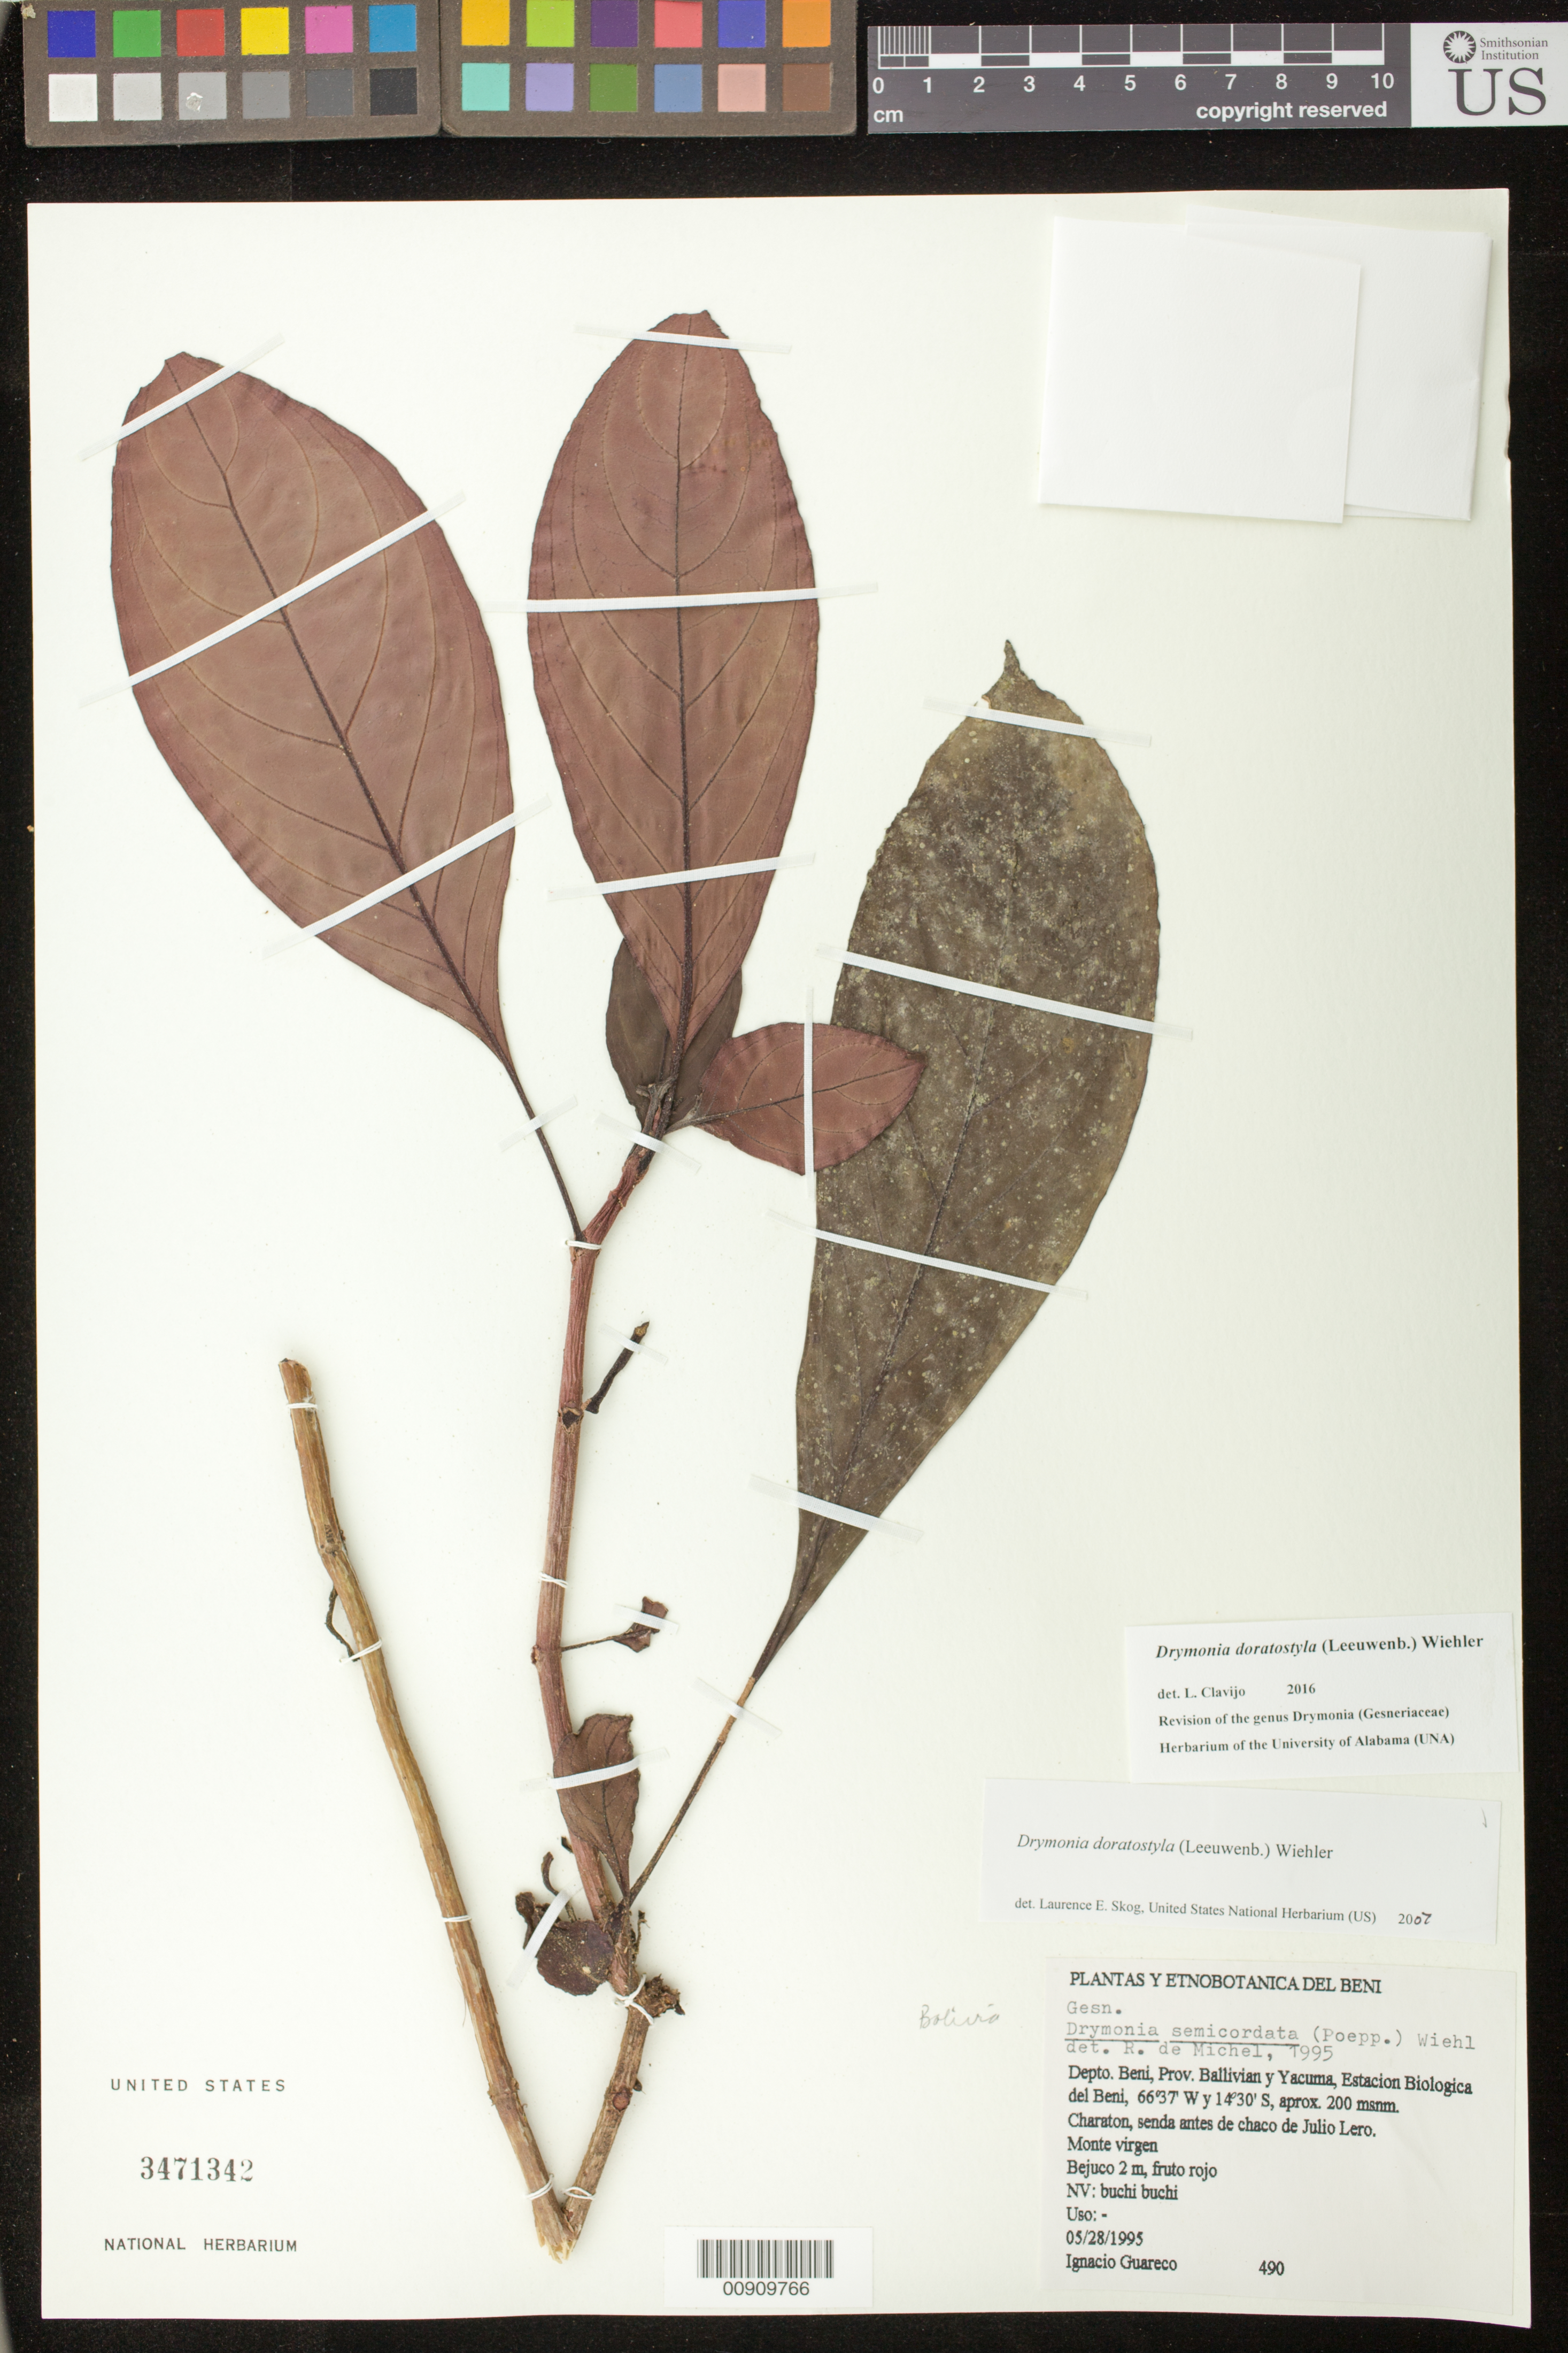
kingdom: Plantae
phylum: Tracheophyta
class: Magnoliopsida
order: Lamiales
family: Gesneriaceae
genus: Drymonia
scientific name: Drymonia doratostyla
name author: (Leeuwenb.) Wiehler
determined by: Skog, Laurence E.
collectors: I. Guareco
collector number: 490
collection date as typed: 28 May 1995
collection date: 1995-05-28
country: Bolivia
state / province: Beni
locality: Depto. Beni, Prov. Ballivian y Yacuma, Estacion Biologica del Beni. Charaton, senda antes de chaco del Julio Lero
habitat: Monte virgen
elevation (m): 200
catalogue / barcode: US 3471342